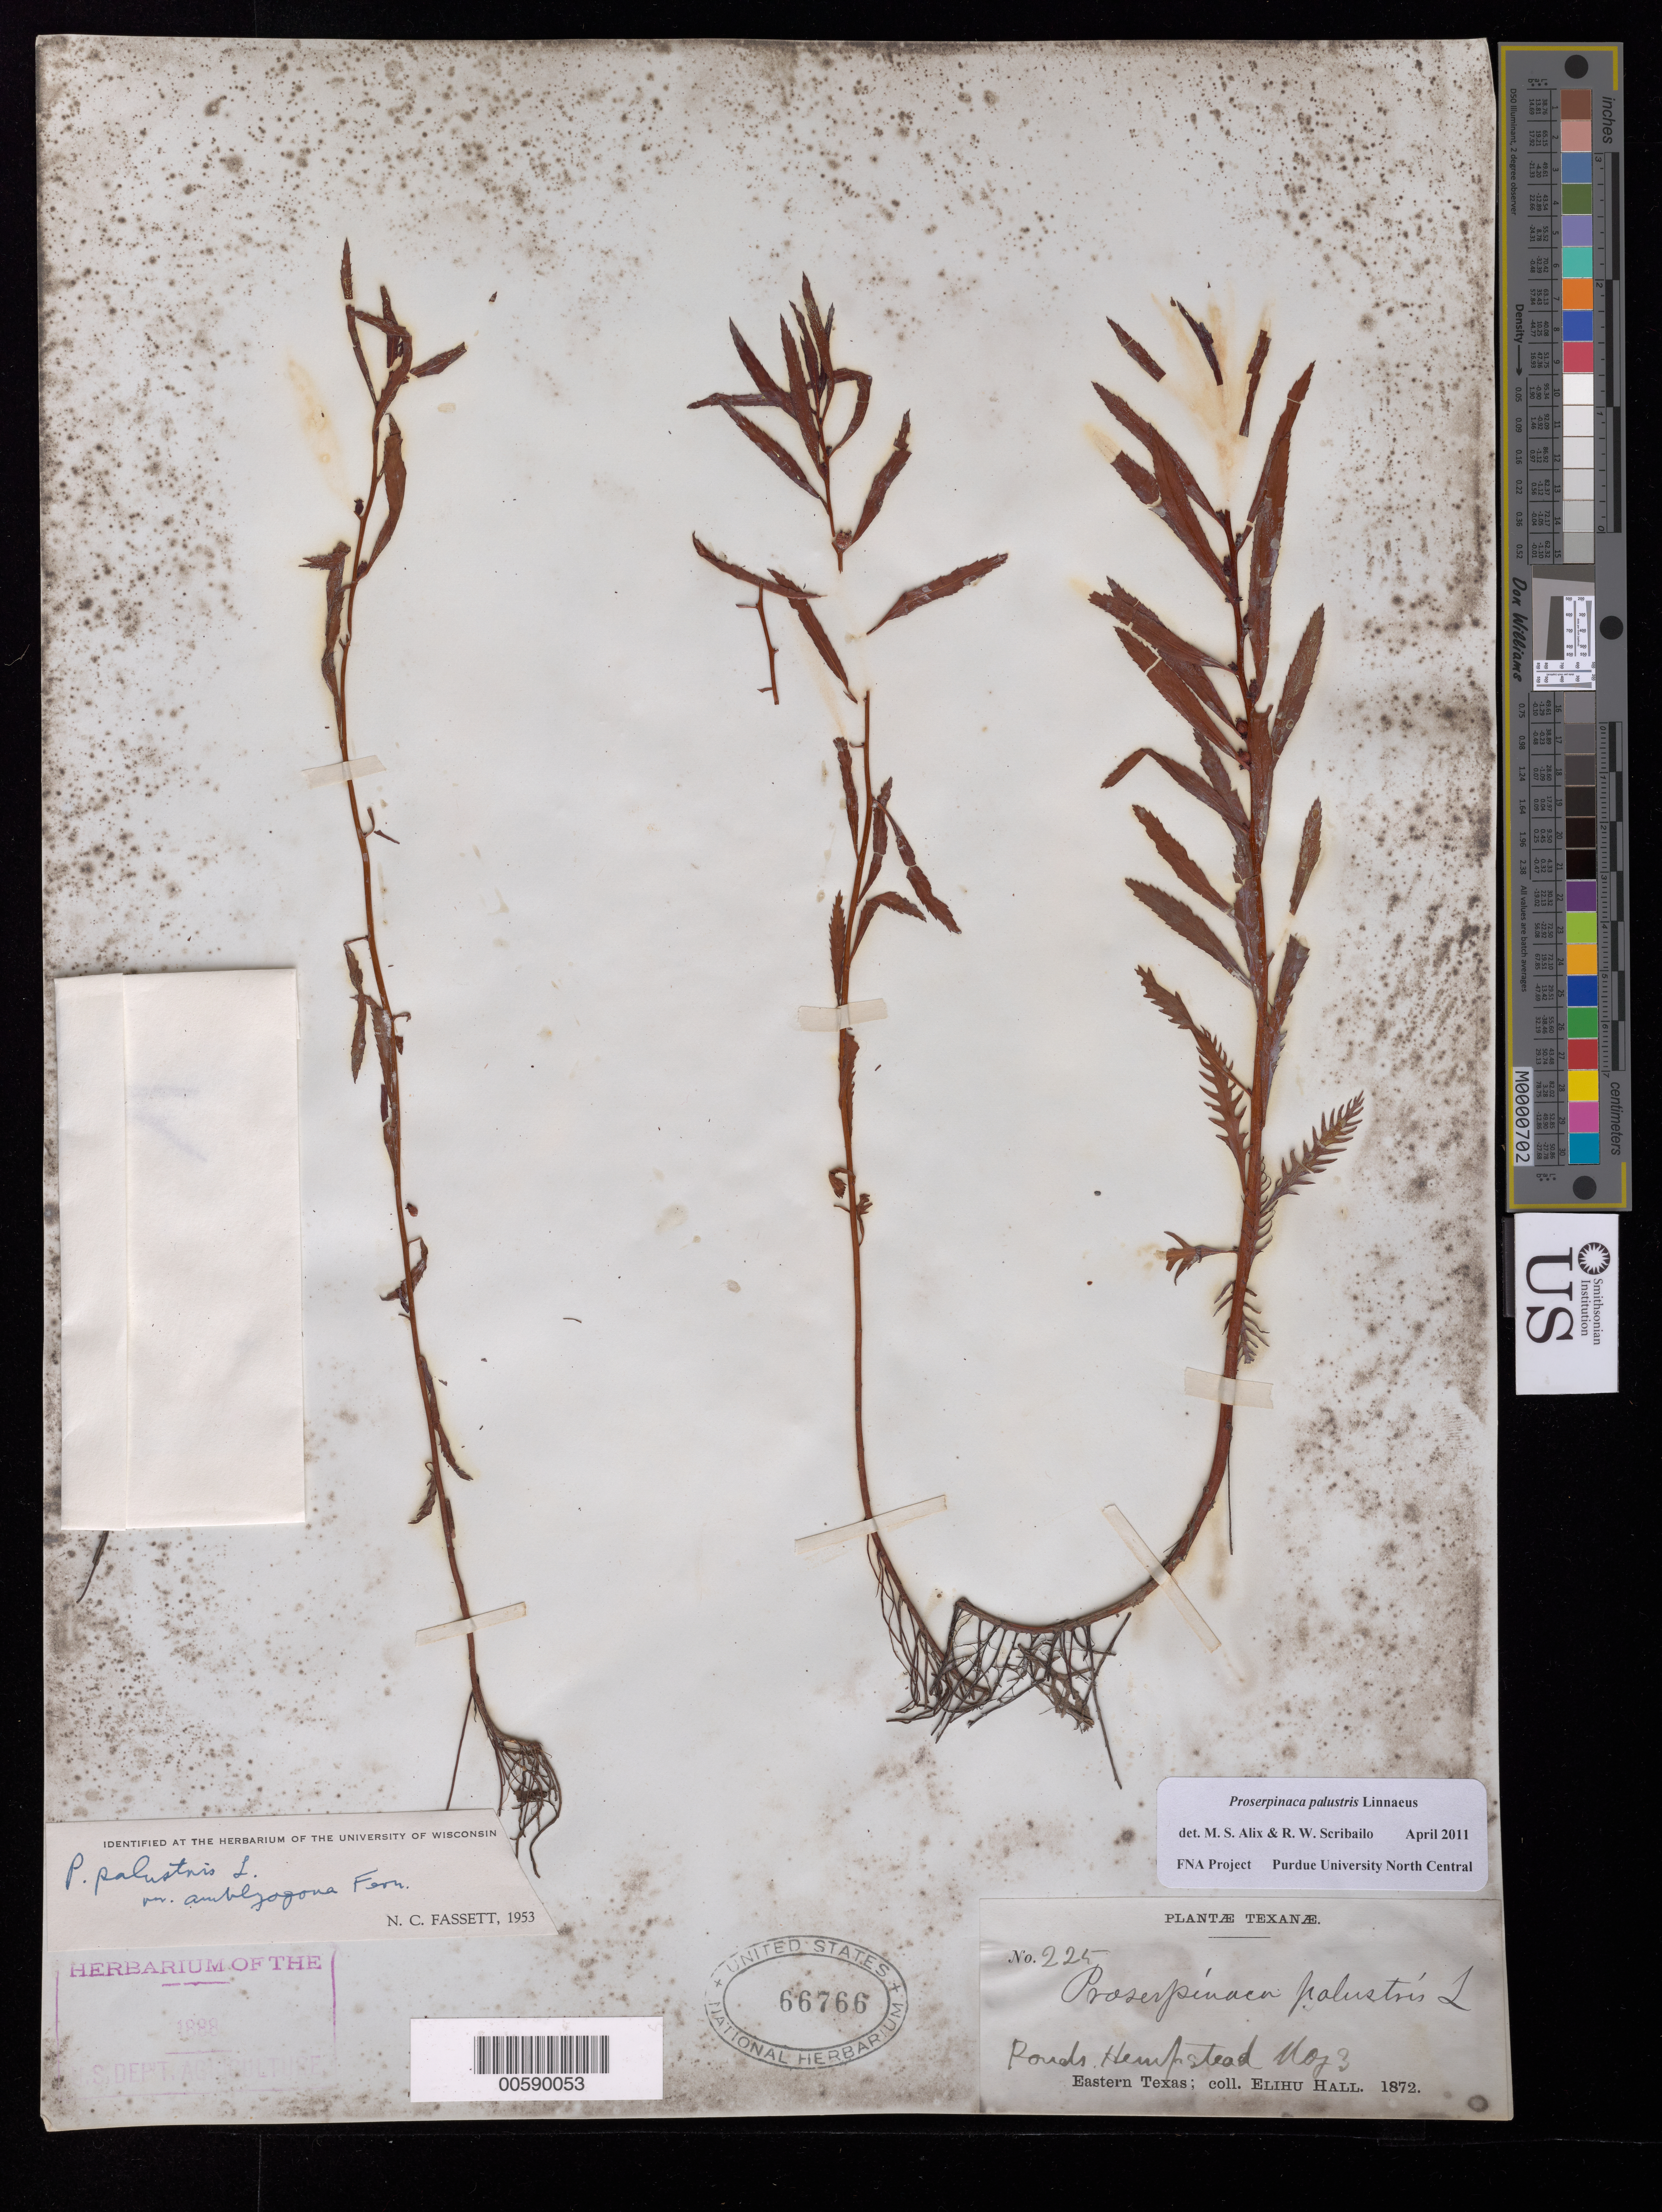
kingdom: Plantae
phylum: Tracheophyta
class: Magnoliopsida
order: Saxifragales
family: Haloragaceae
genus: Proserpinaca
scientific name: Proserpinaca palustris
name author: L.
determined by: Scribailo, R. W.; Alix, M. S.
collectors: E. Hall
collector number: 225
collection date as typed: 03 May 1872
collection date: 1872-05-03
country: United States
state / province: Texas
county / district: Waller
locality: Hempstead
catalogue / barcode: US 66766